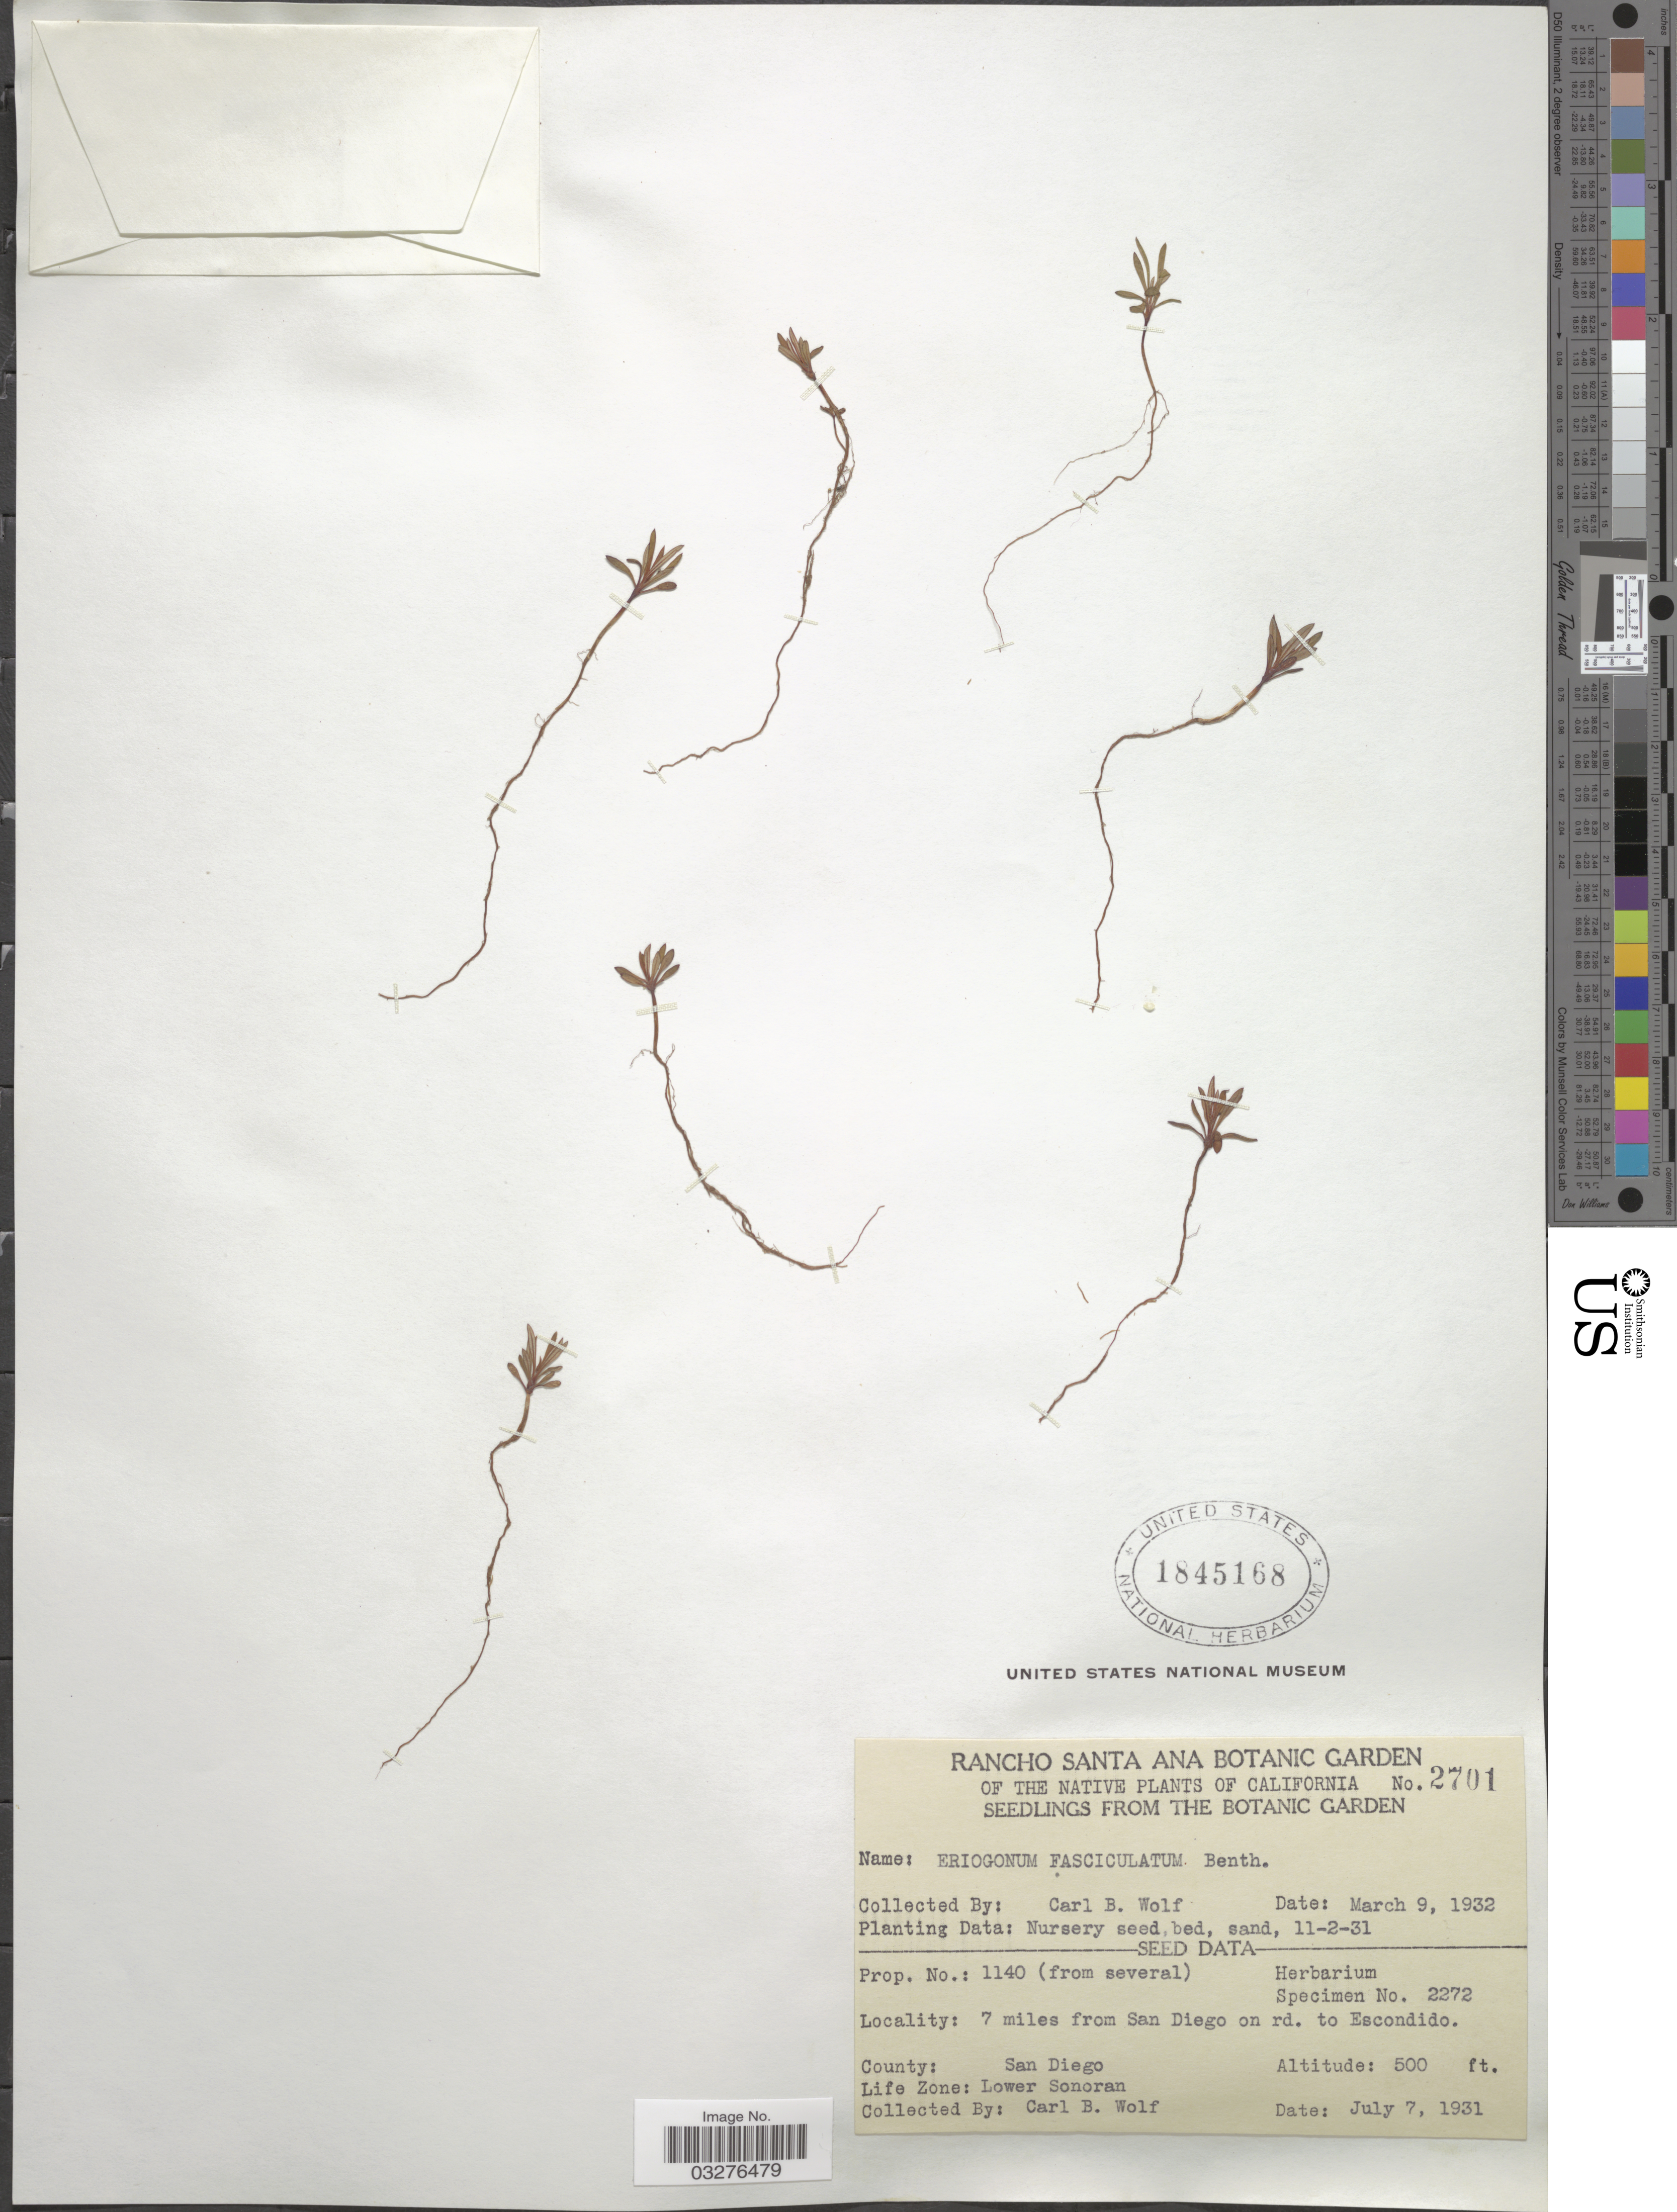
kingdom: Plantae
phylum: Tracheophyta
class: Magnoliopsida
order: Caryophyllales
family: Polygonaceae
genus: Eriogonum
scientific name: Eriogonum fasciculatum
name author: Benth.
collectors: C. B. Wolf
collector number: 2701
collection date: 1932-03-09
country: United States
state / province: California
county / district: Orange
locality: Rancho Santa Ana Botanic Garden.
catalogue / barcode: US 1845168